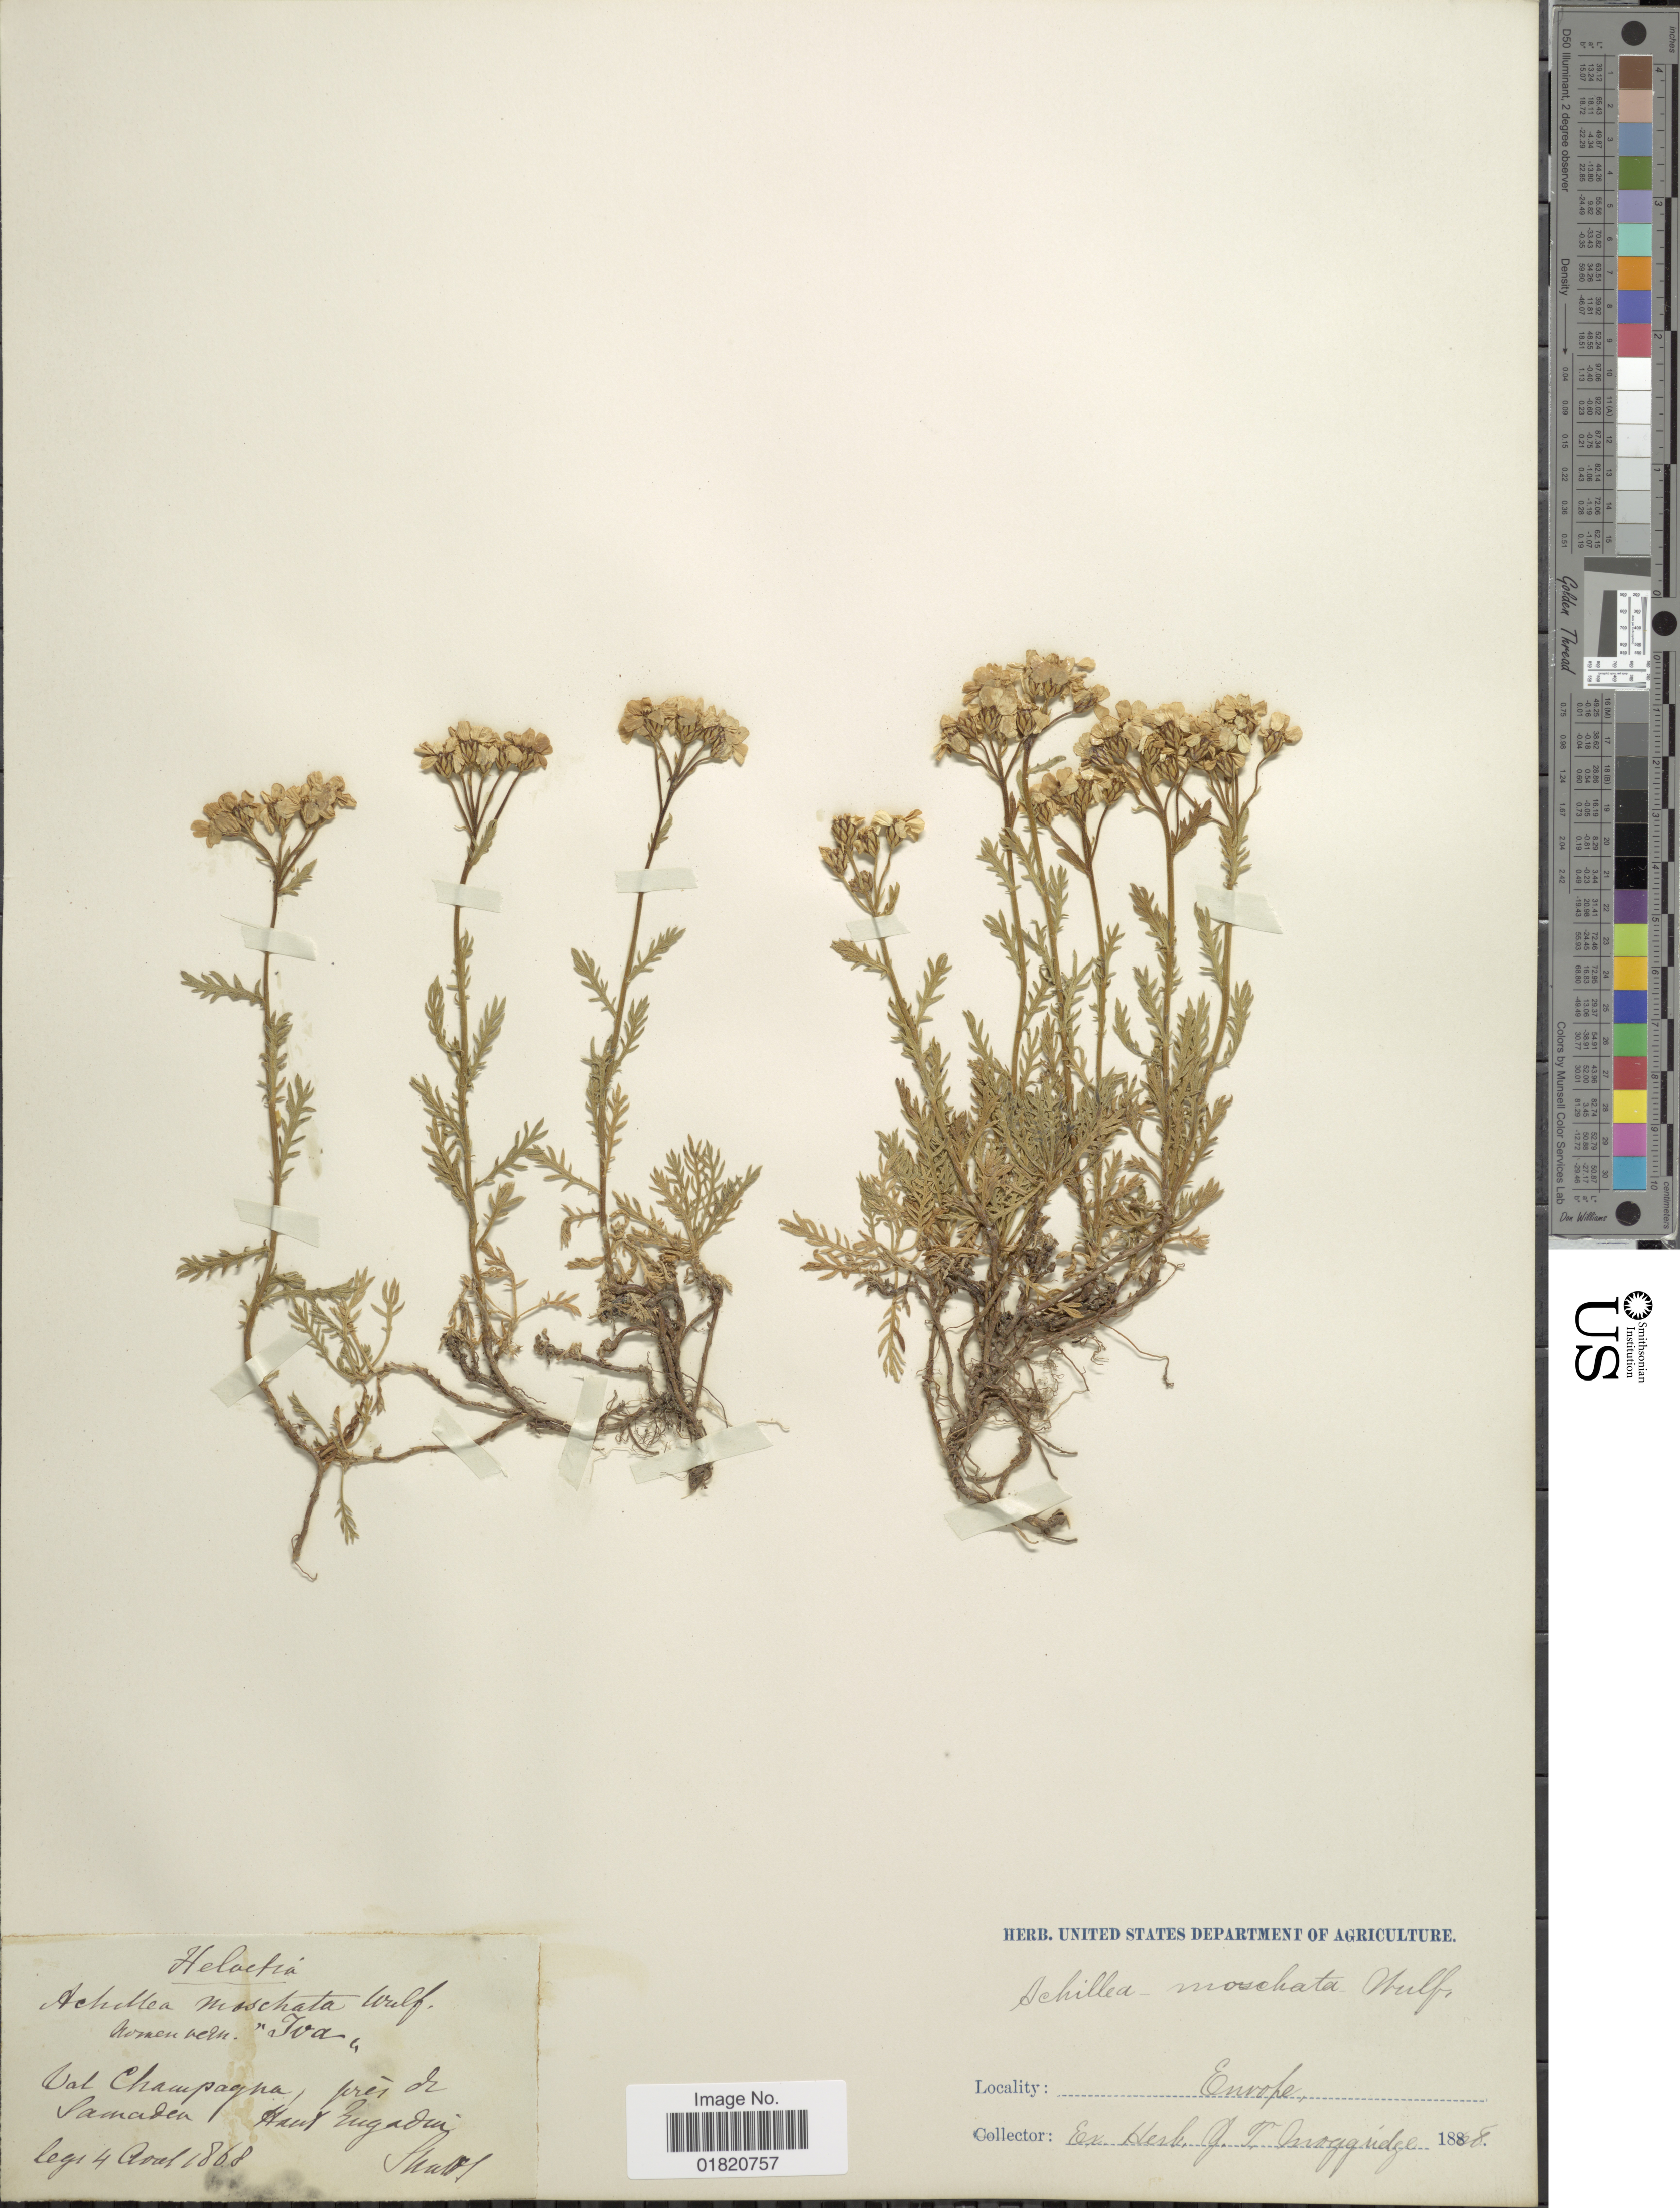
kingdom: Plantae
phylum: Tracheophyta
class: Magnoliopsida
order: Asterales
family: Asteraceae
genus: Achillea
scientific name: Achillea moschata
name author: Wulfen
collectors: -. Schwack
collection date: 1868-08-04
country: Switzerland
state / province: Graubunden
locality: Helvetia. Val Champagne pres de Samaden Haut Engadin